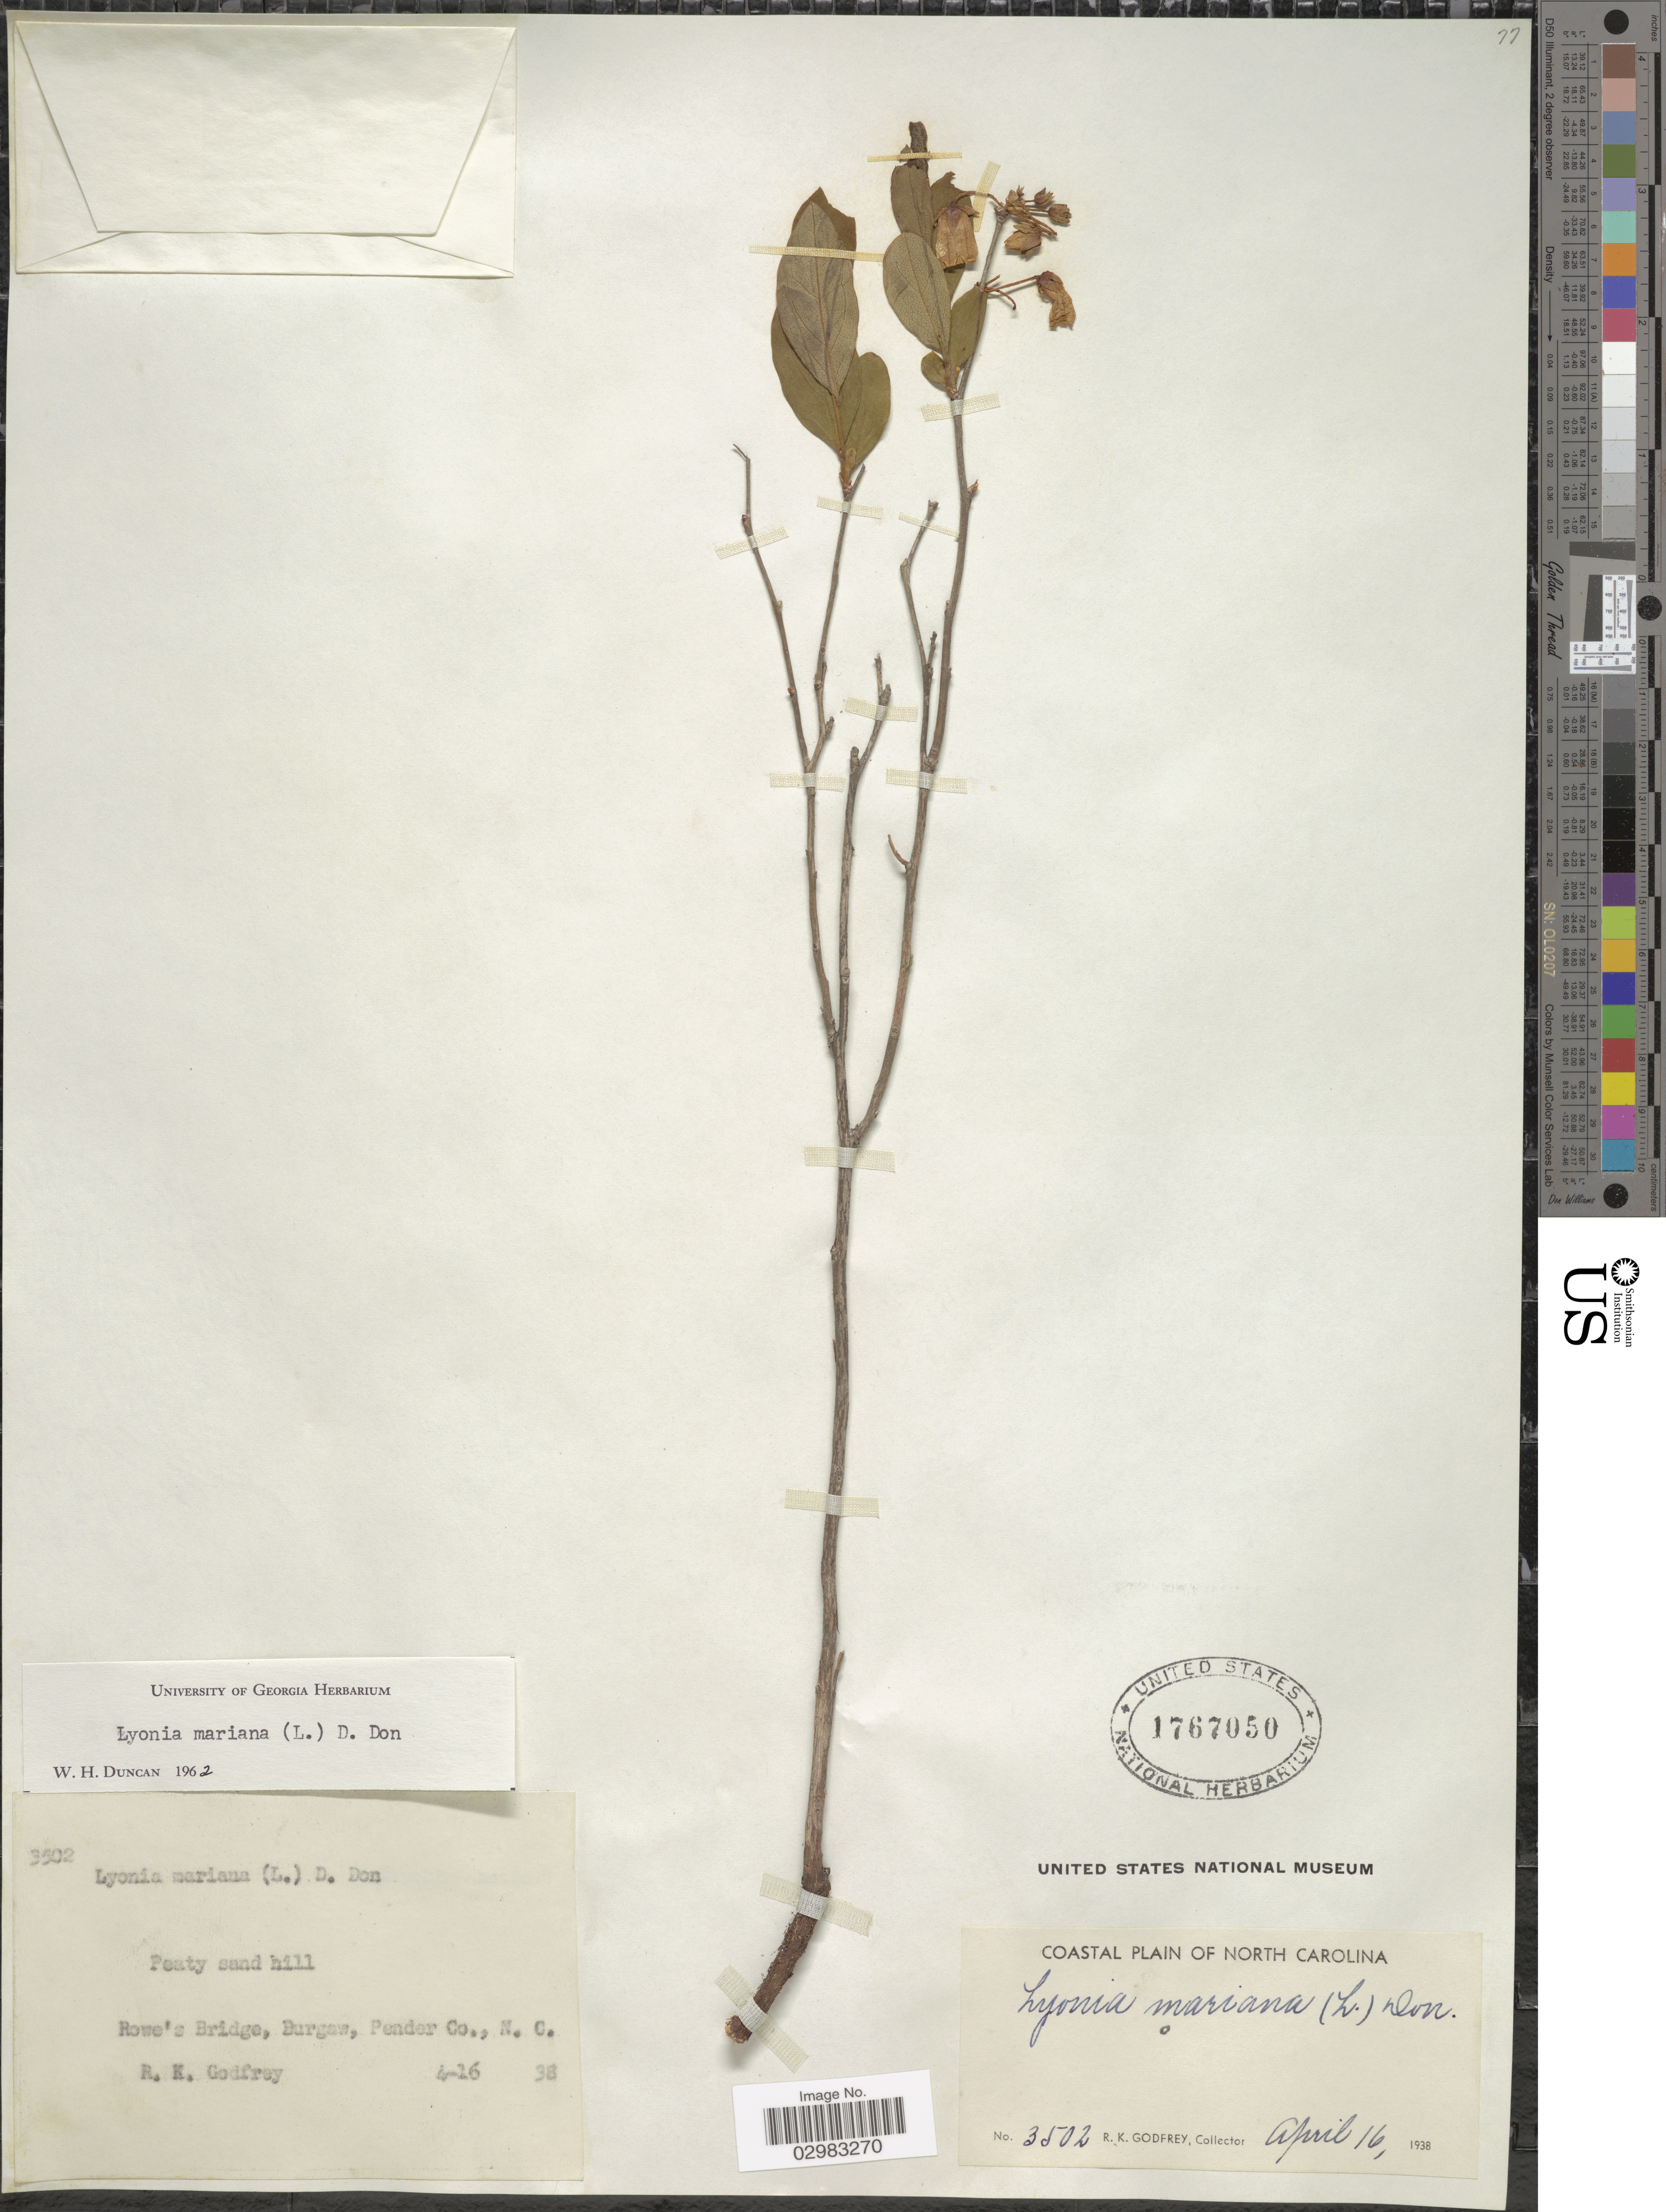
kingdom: Plantae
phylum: Tracheophyta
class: Magnoliopsida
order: Ericales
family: Ericaceae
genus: Lyonia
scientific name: Lyonia mariana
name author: (L.) D. Don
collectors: R. K. Godfrey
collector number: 3502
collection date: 1938-04-16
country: United States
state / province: North Carolina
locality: Peaty sand hill. Rowe's Bridge, Burgaw, Pender Co.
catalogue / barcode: US 1767050